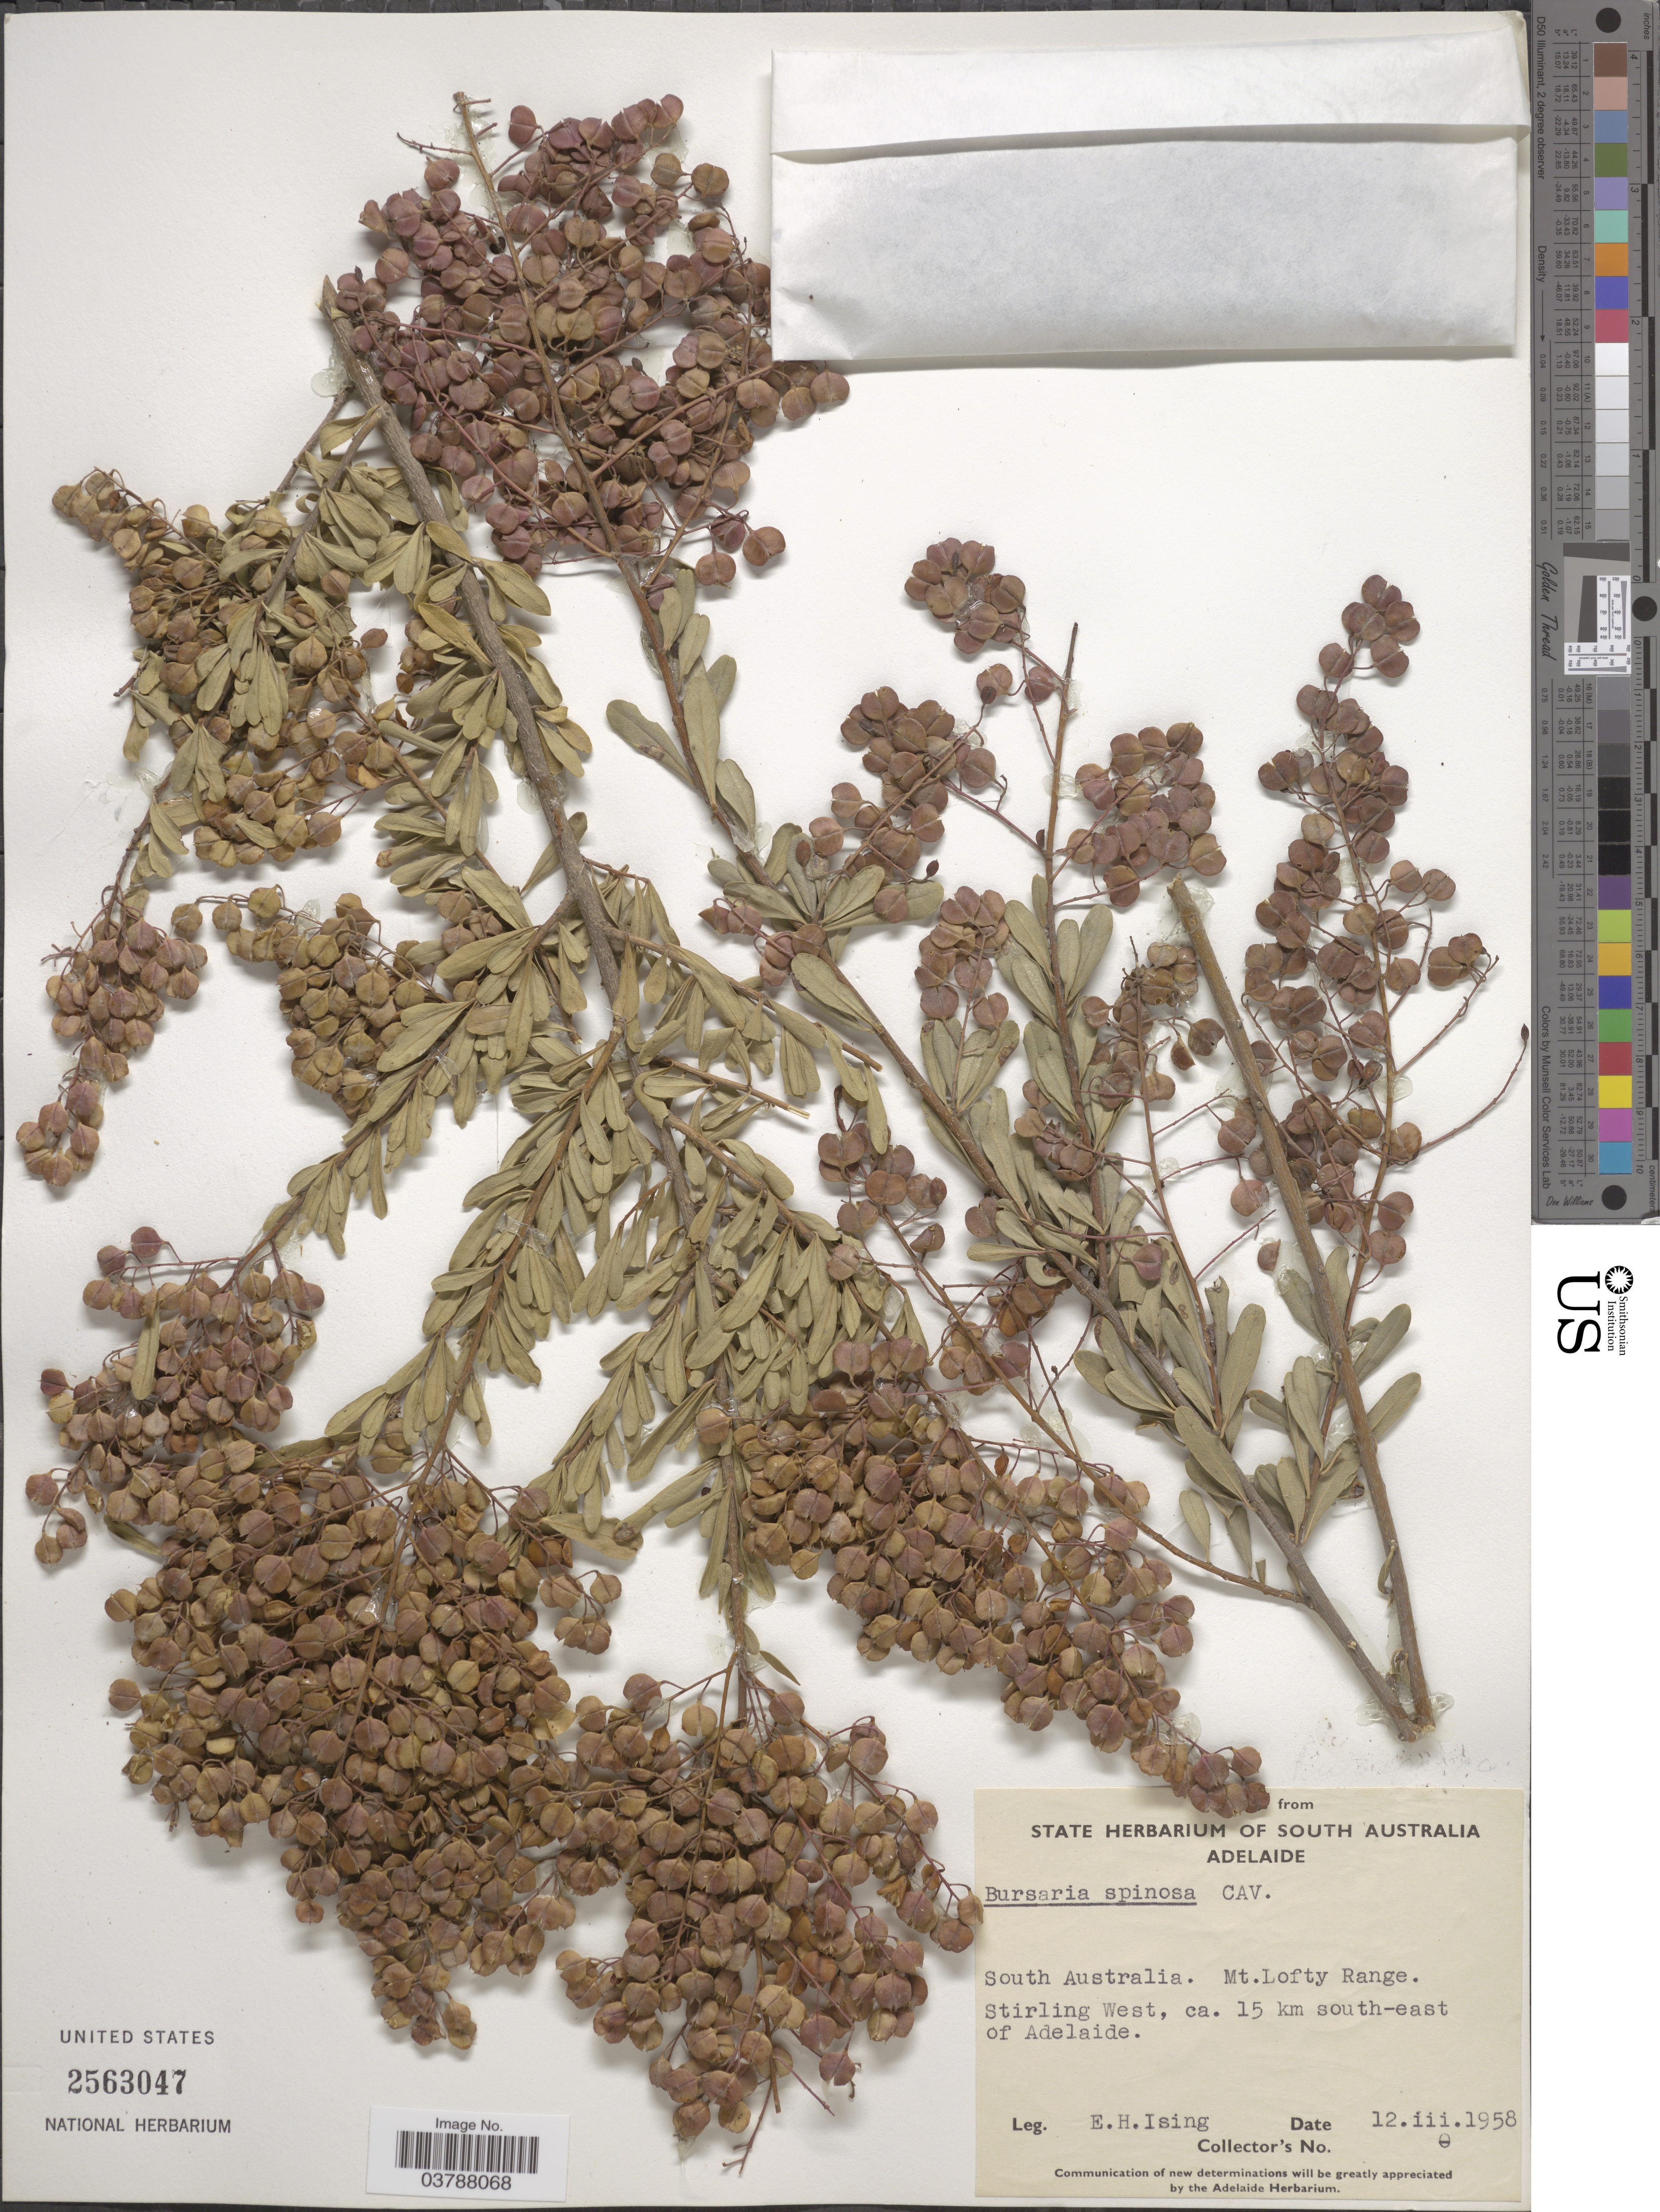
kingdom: Plantae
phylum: Tracheophyta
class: Magnoliopsida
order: Apiales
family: Pittosporaceae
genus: Bursaria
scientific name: Bursaria spinosa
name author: Cav.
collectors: E. Ising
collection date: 1958-03-12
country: Australia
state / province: South Australia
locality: Mt. Lofty Range. Stirling West, ca. 15 km south-east of Adelaide.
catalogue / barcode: US 2563047